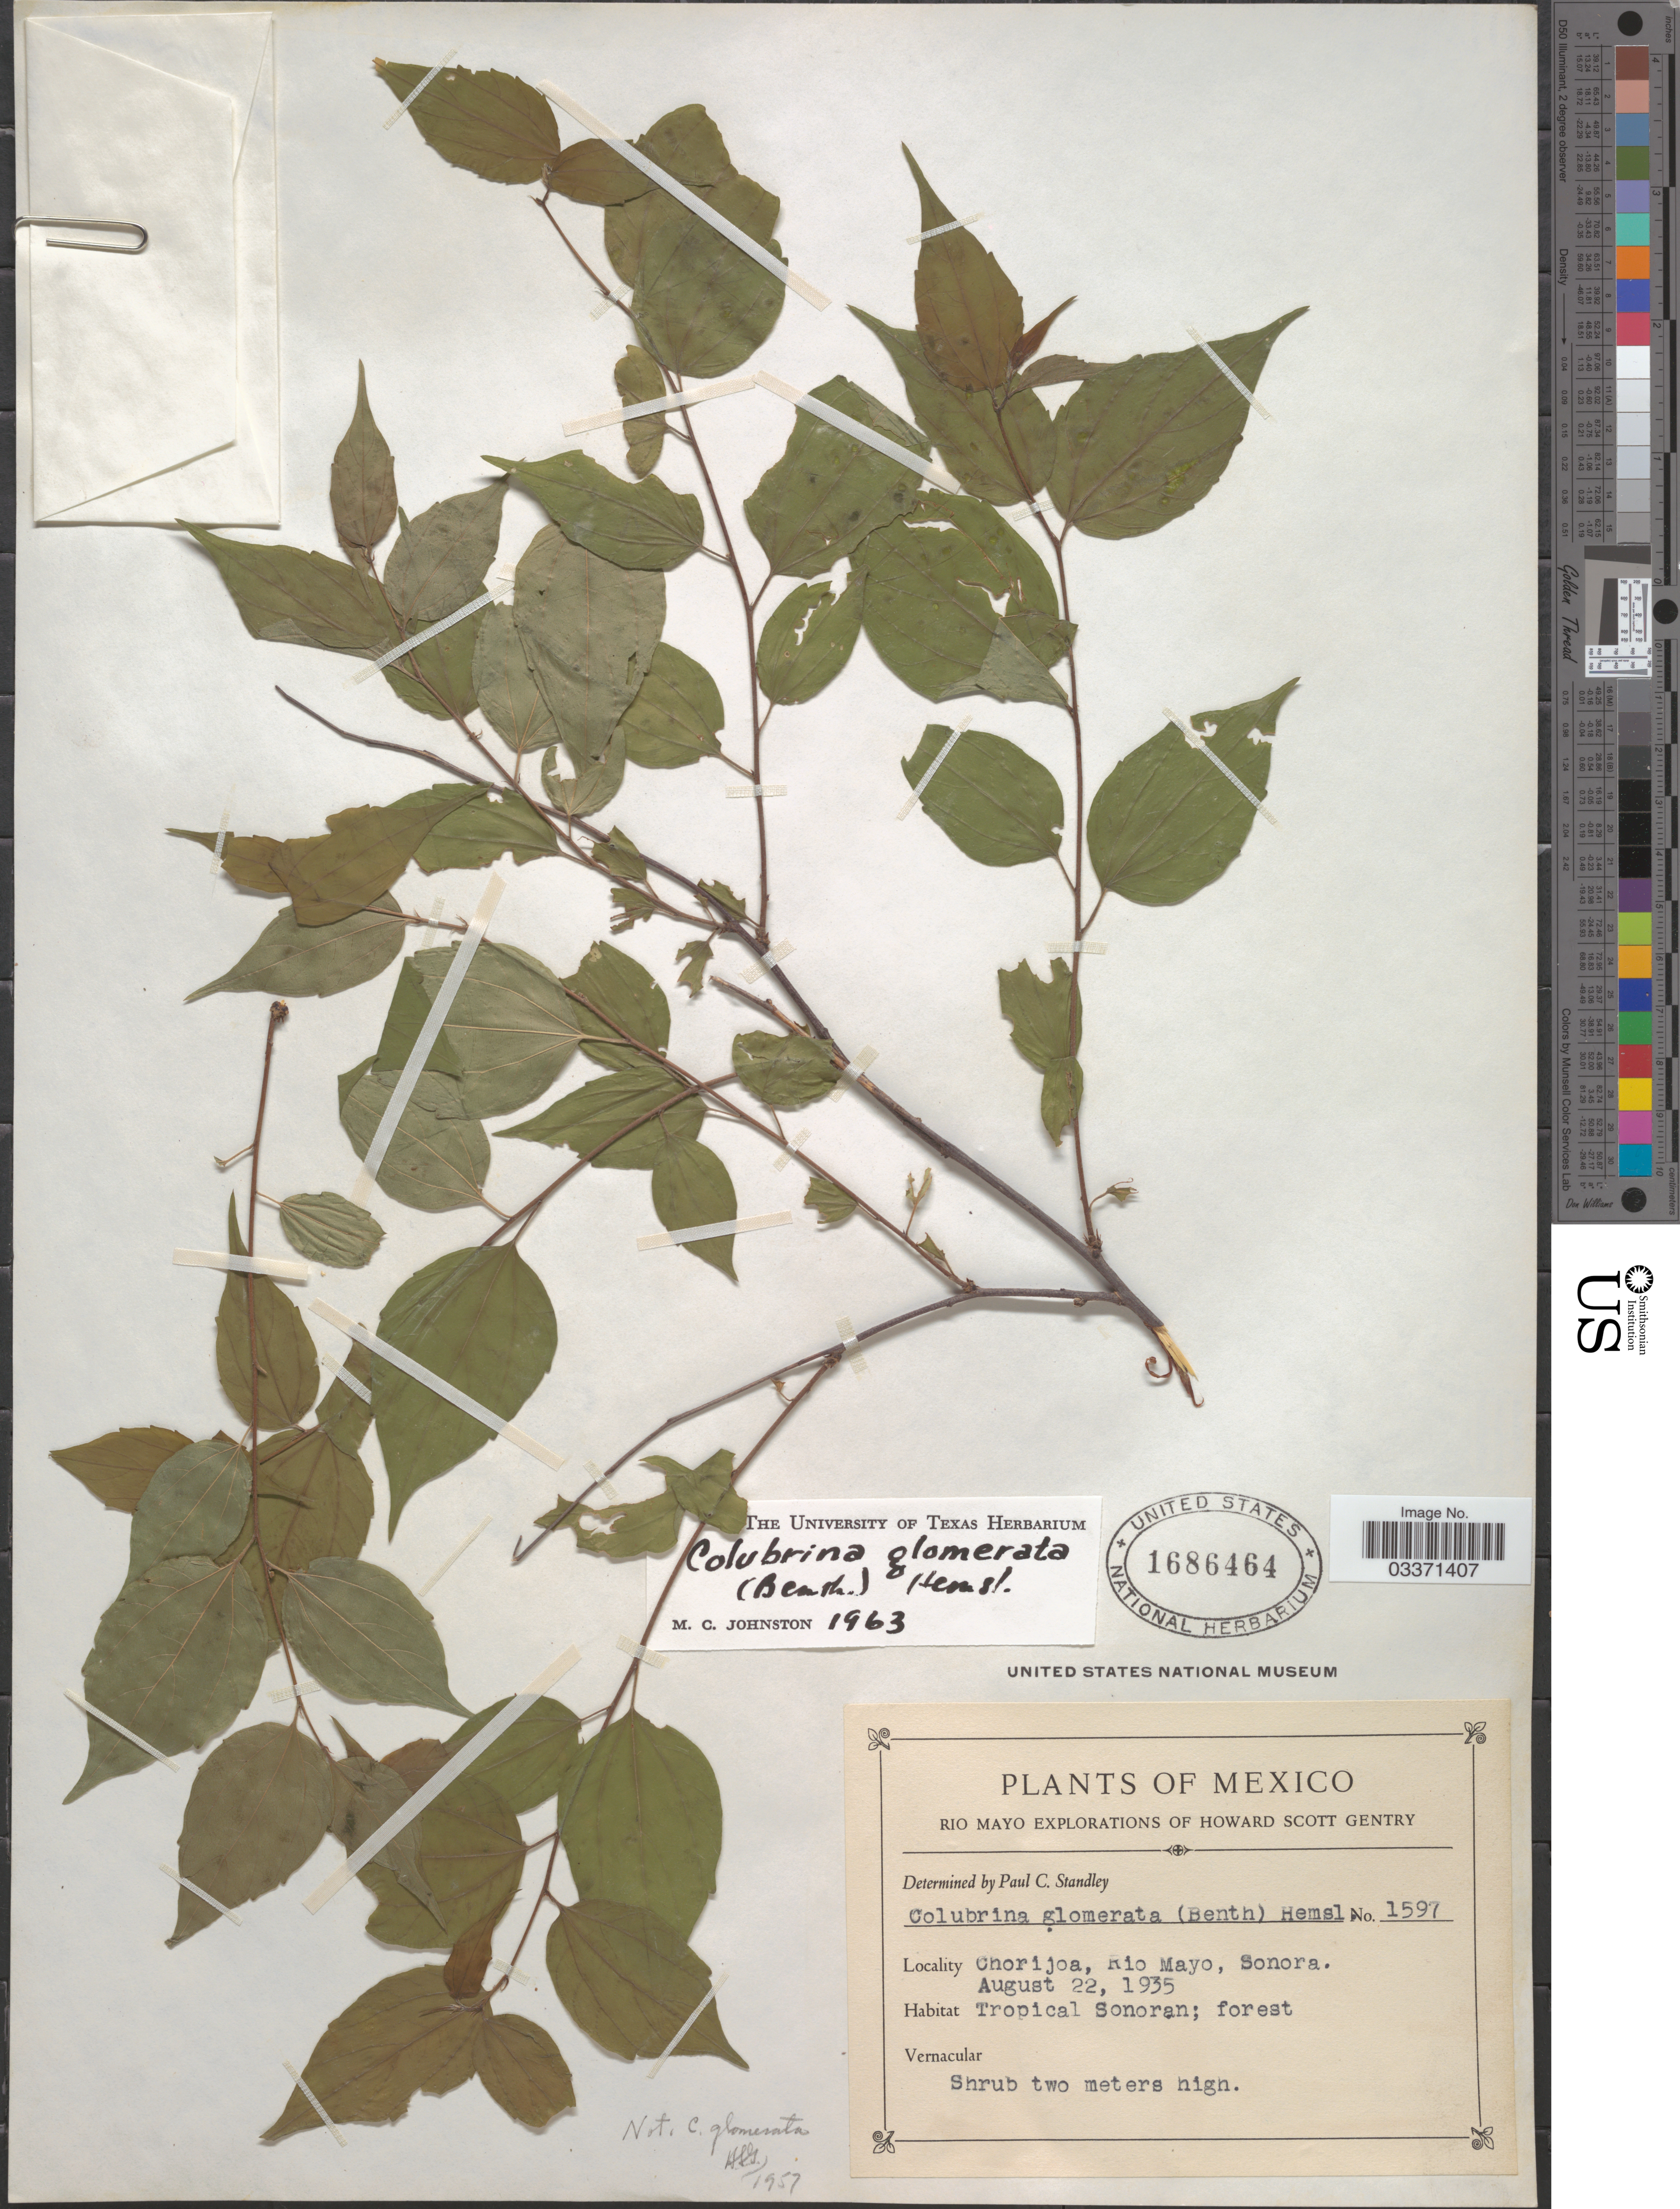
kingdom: Plantae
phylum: Tracheophyta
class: Magnoliopsida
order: Rosales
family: Rhamnaceae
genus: Colubrina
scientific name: Colubrina triflora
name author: Brongn. ex Sweet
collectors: H. S. Gentry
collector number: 1597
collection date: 1935-08-22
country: Mexico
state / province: Sonora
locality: Chorijoa, Rio Mayo. Tropical Sonoran. [unsure placement]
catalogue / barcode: US 1686464